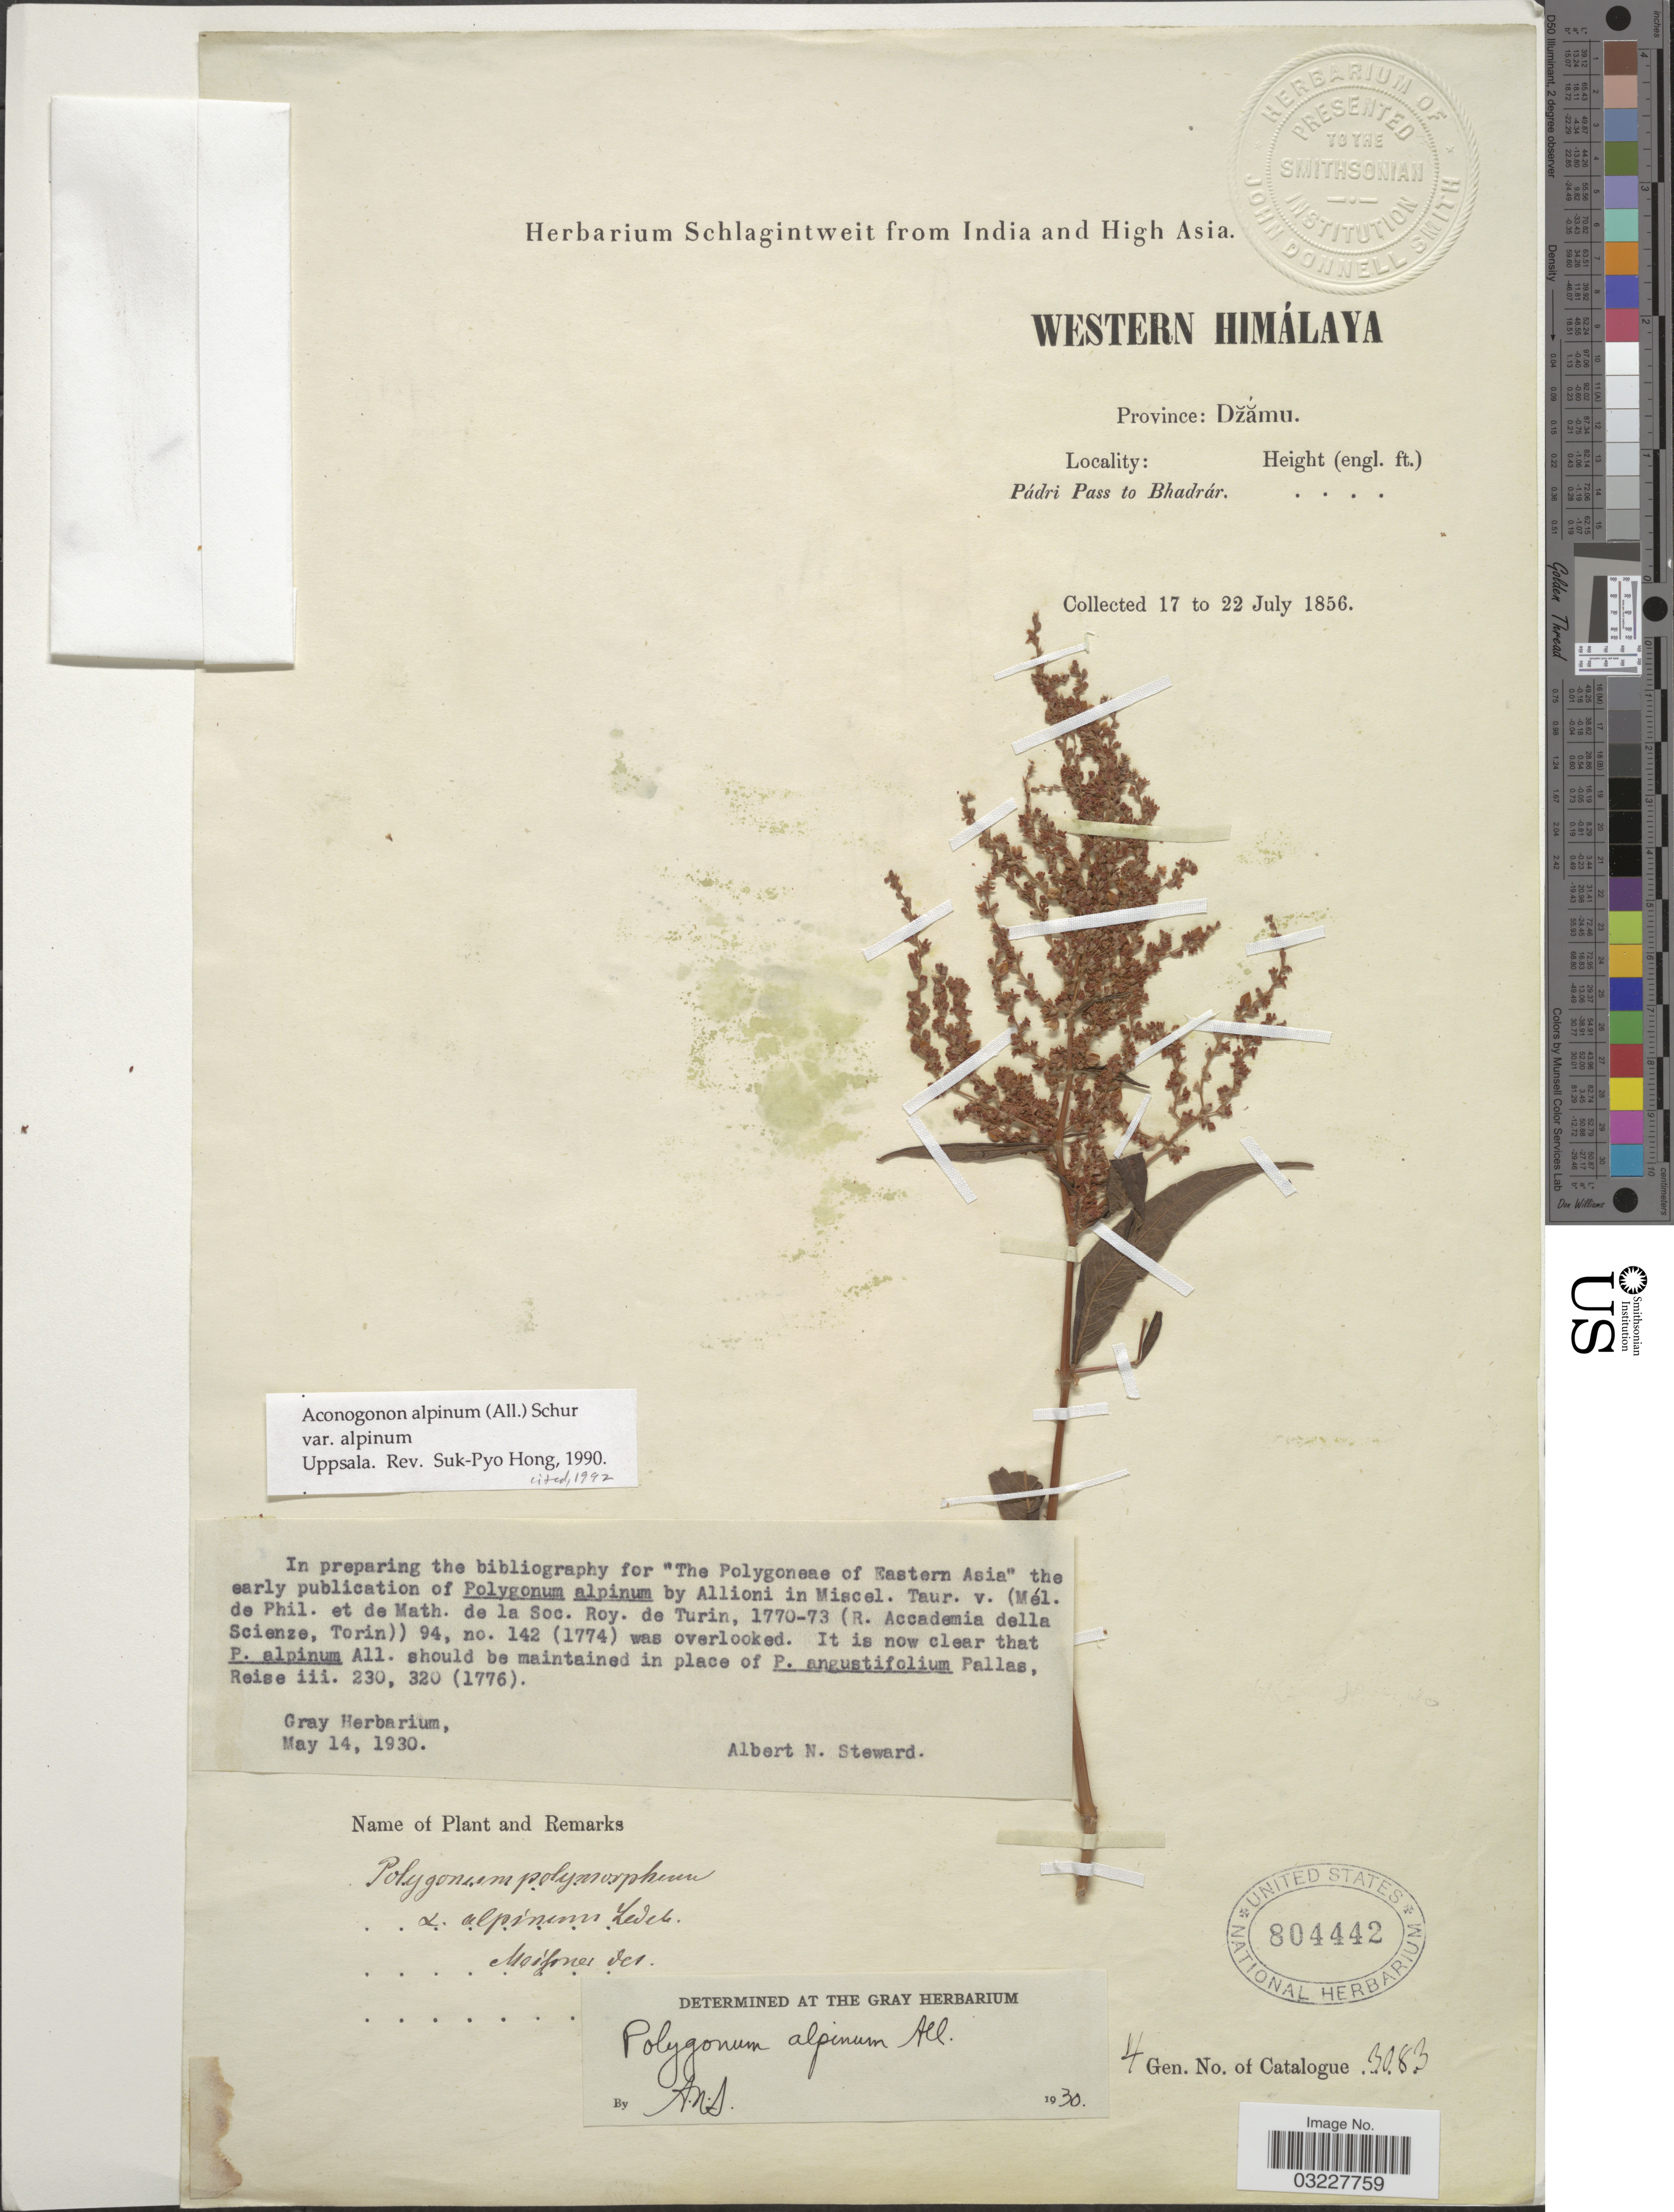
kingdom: Plantae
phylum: Tracheophyta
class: Magnoliopsida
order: Caryophyllales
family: Polygonaceae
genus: Koenigia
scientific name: Koenigia alpina var. alpina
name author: (All.) T.M. Schust. & Reveal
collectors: ex herb. Schlagintweit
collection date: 1856-07-17/1856-07-22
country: India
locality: Western Himálaya. Province: Dzamu. Pádri Pass to Bhadrár.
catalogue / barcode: US 804442